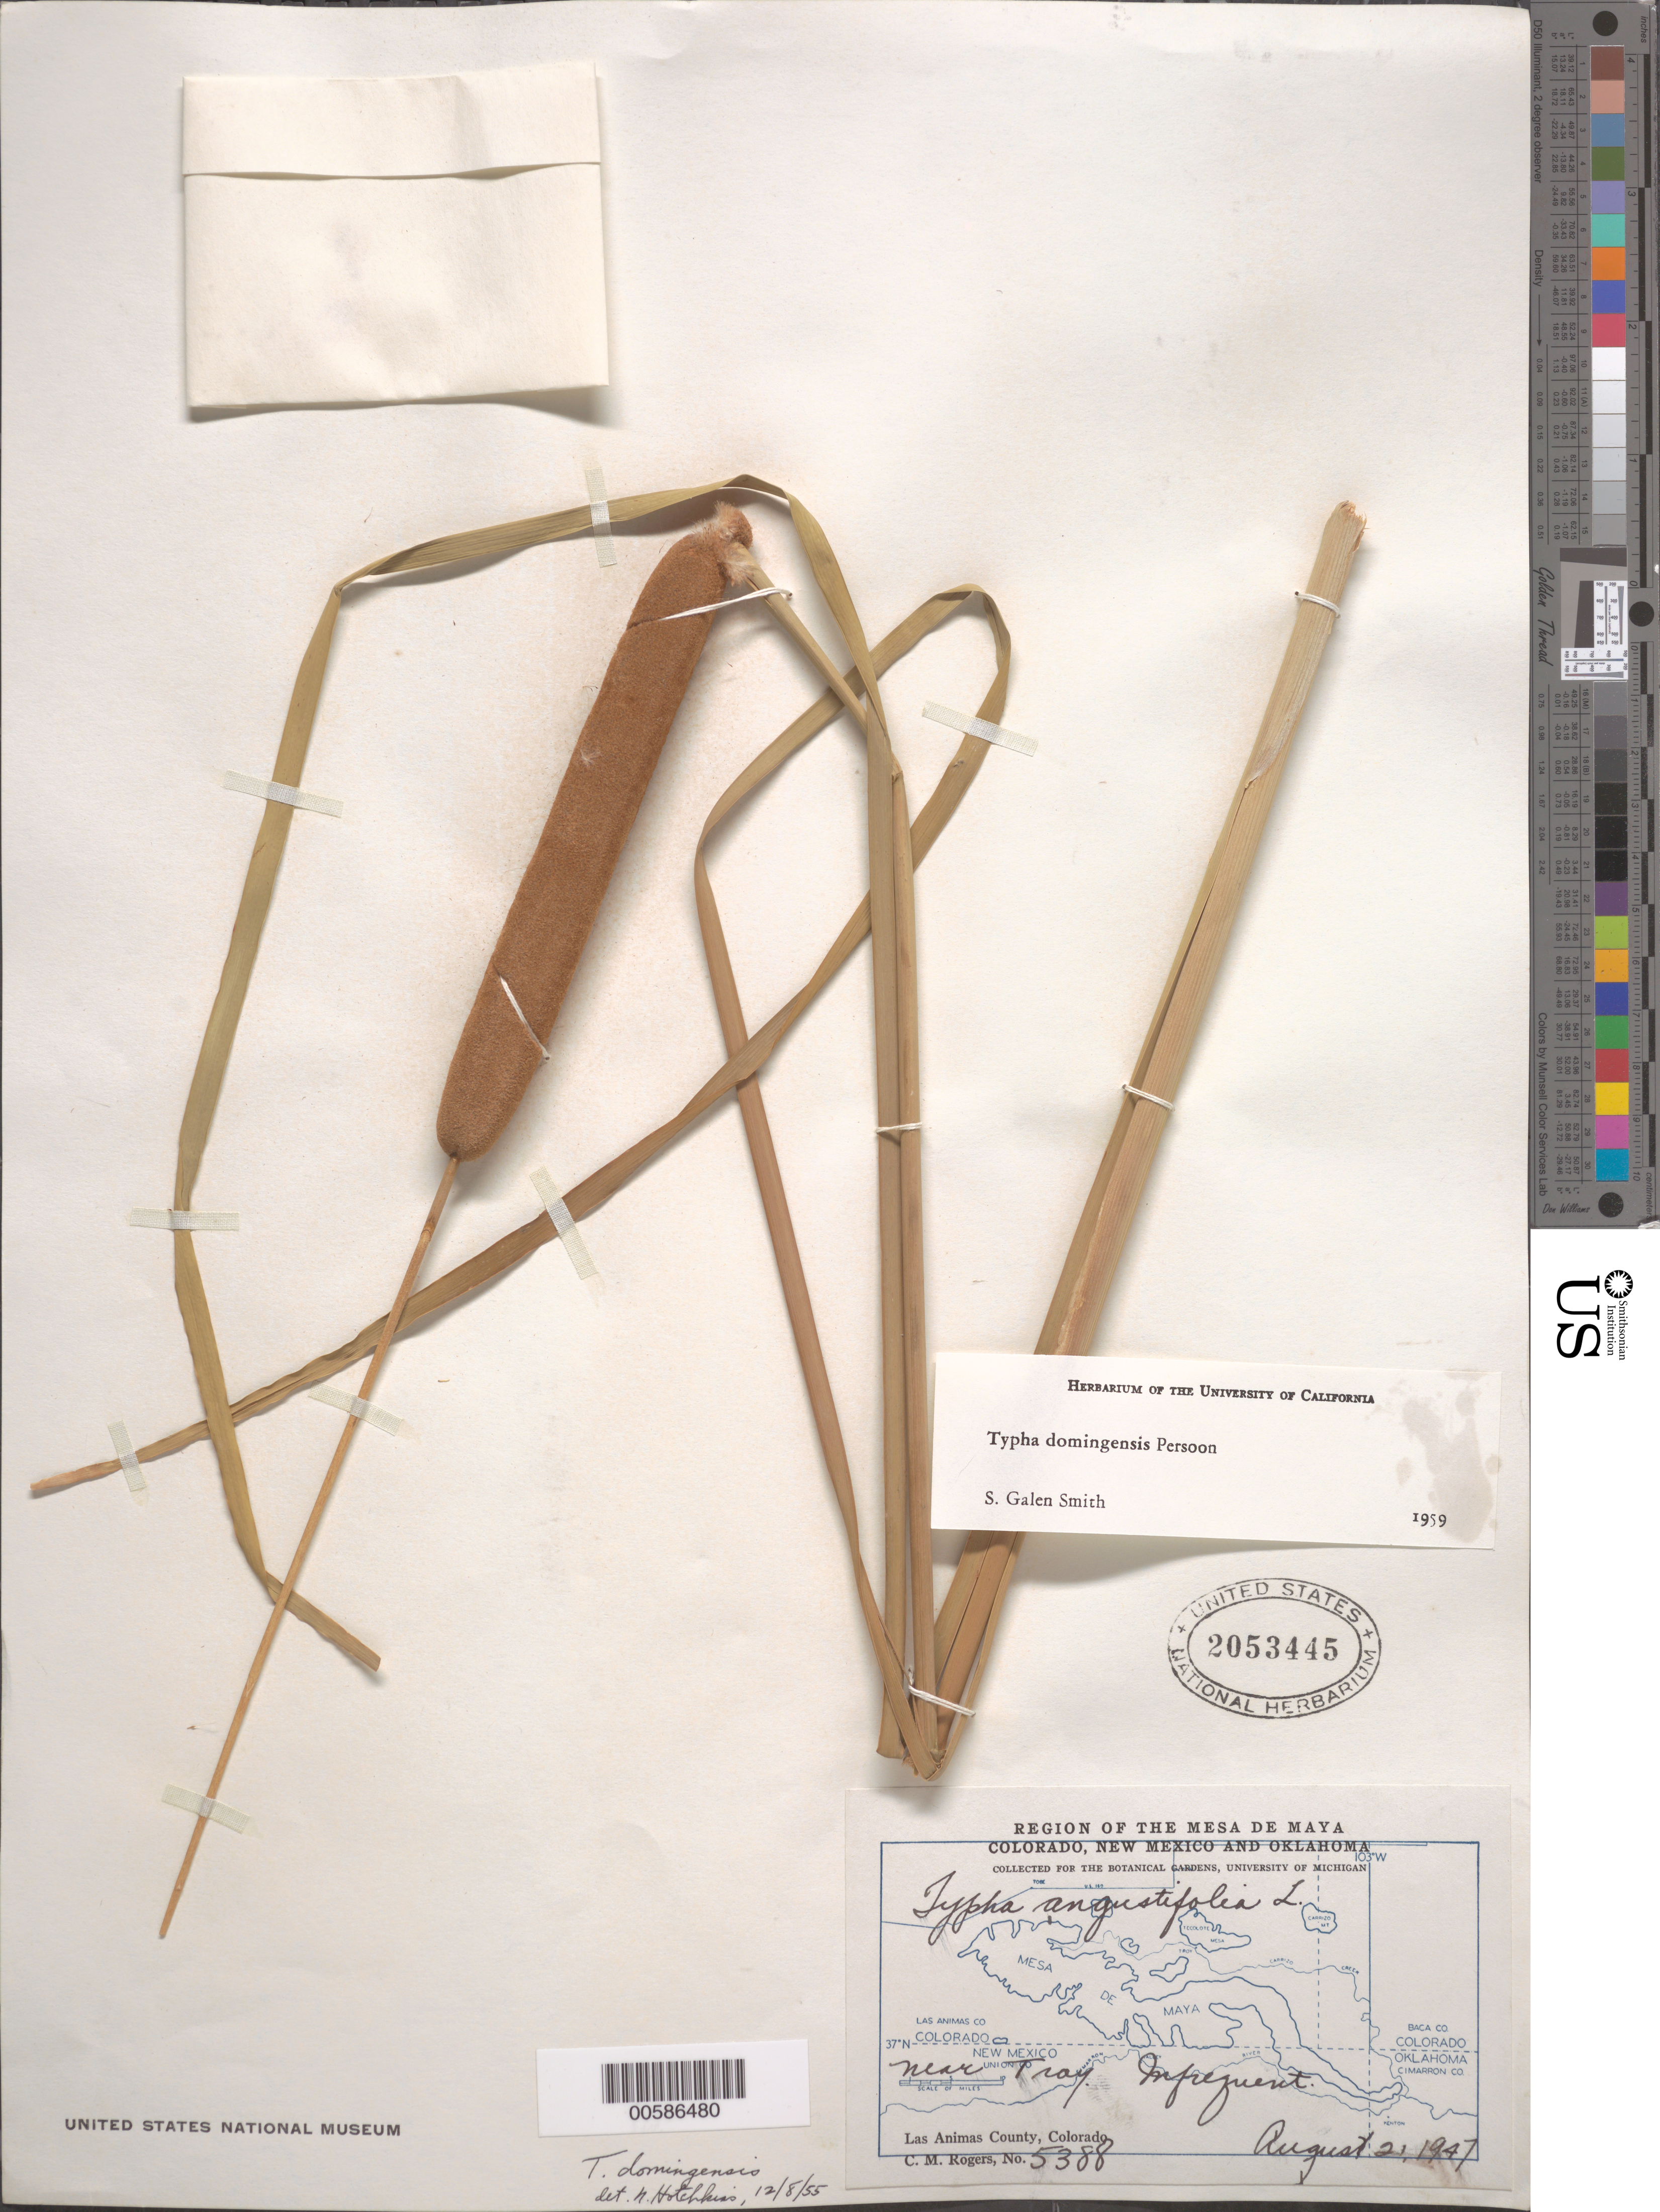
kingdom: Plantae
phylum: Tracheophyta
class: Liliopsida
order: Poales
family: Typhaceae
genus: Typha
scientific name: Typha domingensis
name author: Pers.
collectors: C. M. Rogers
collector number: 5388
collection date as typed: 21 Aug 1947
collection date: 1947-08-21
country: United States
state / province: Colorado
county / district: Las Animas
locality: Near Tray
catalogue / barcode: US 2053445